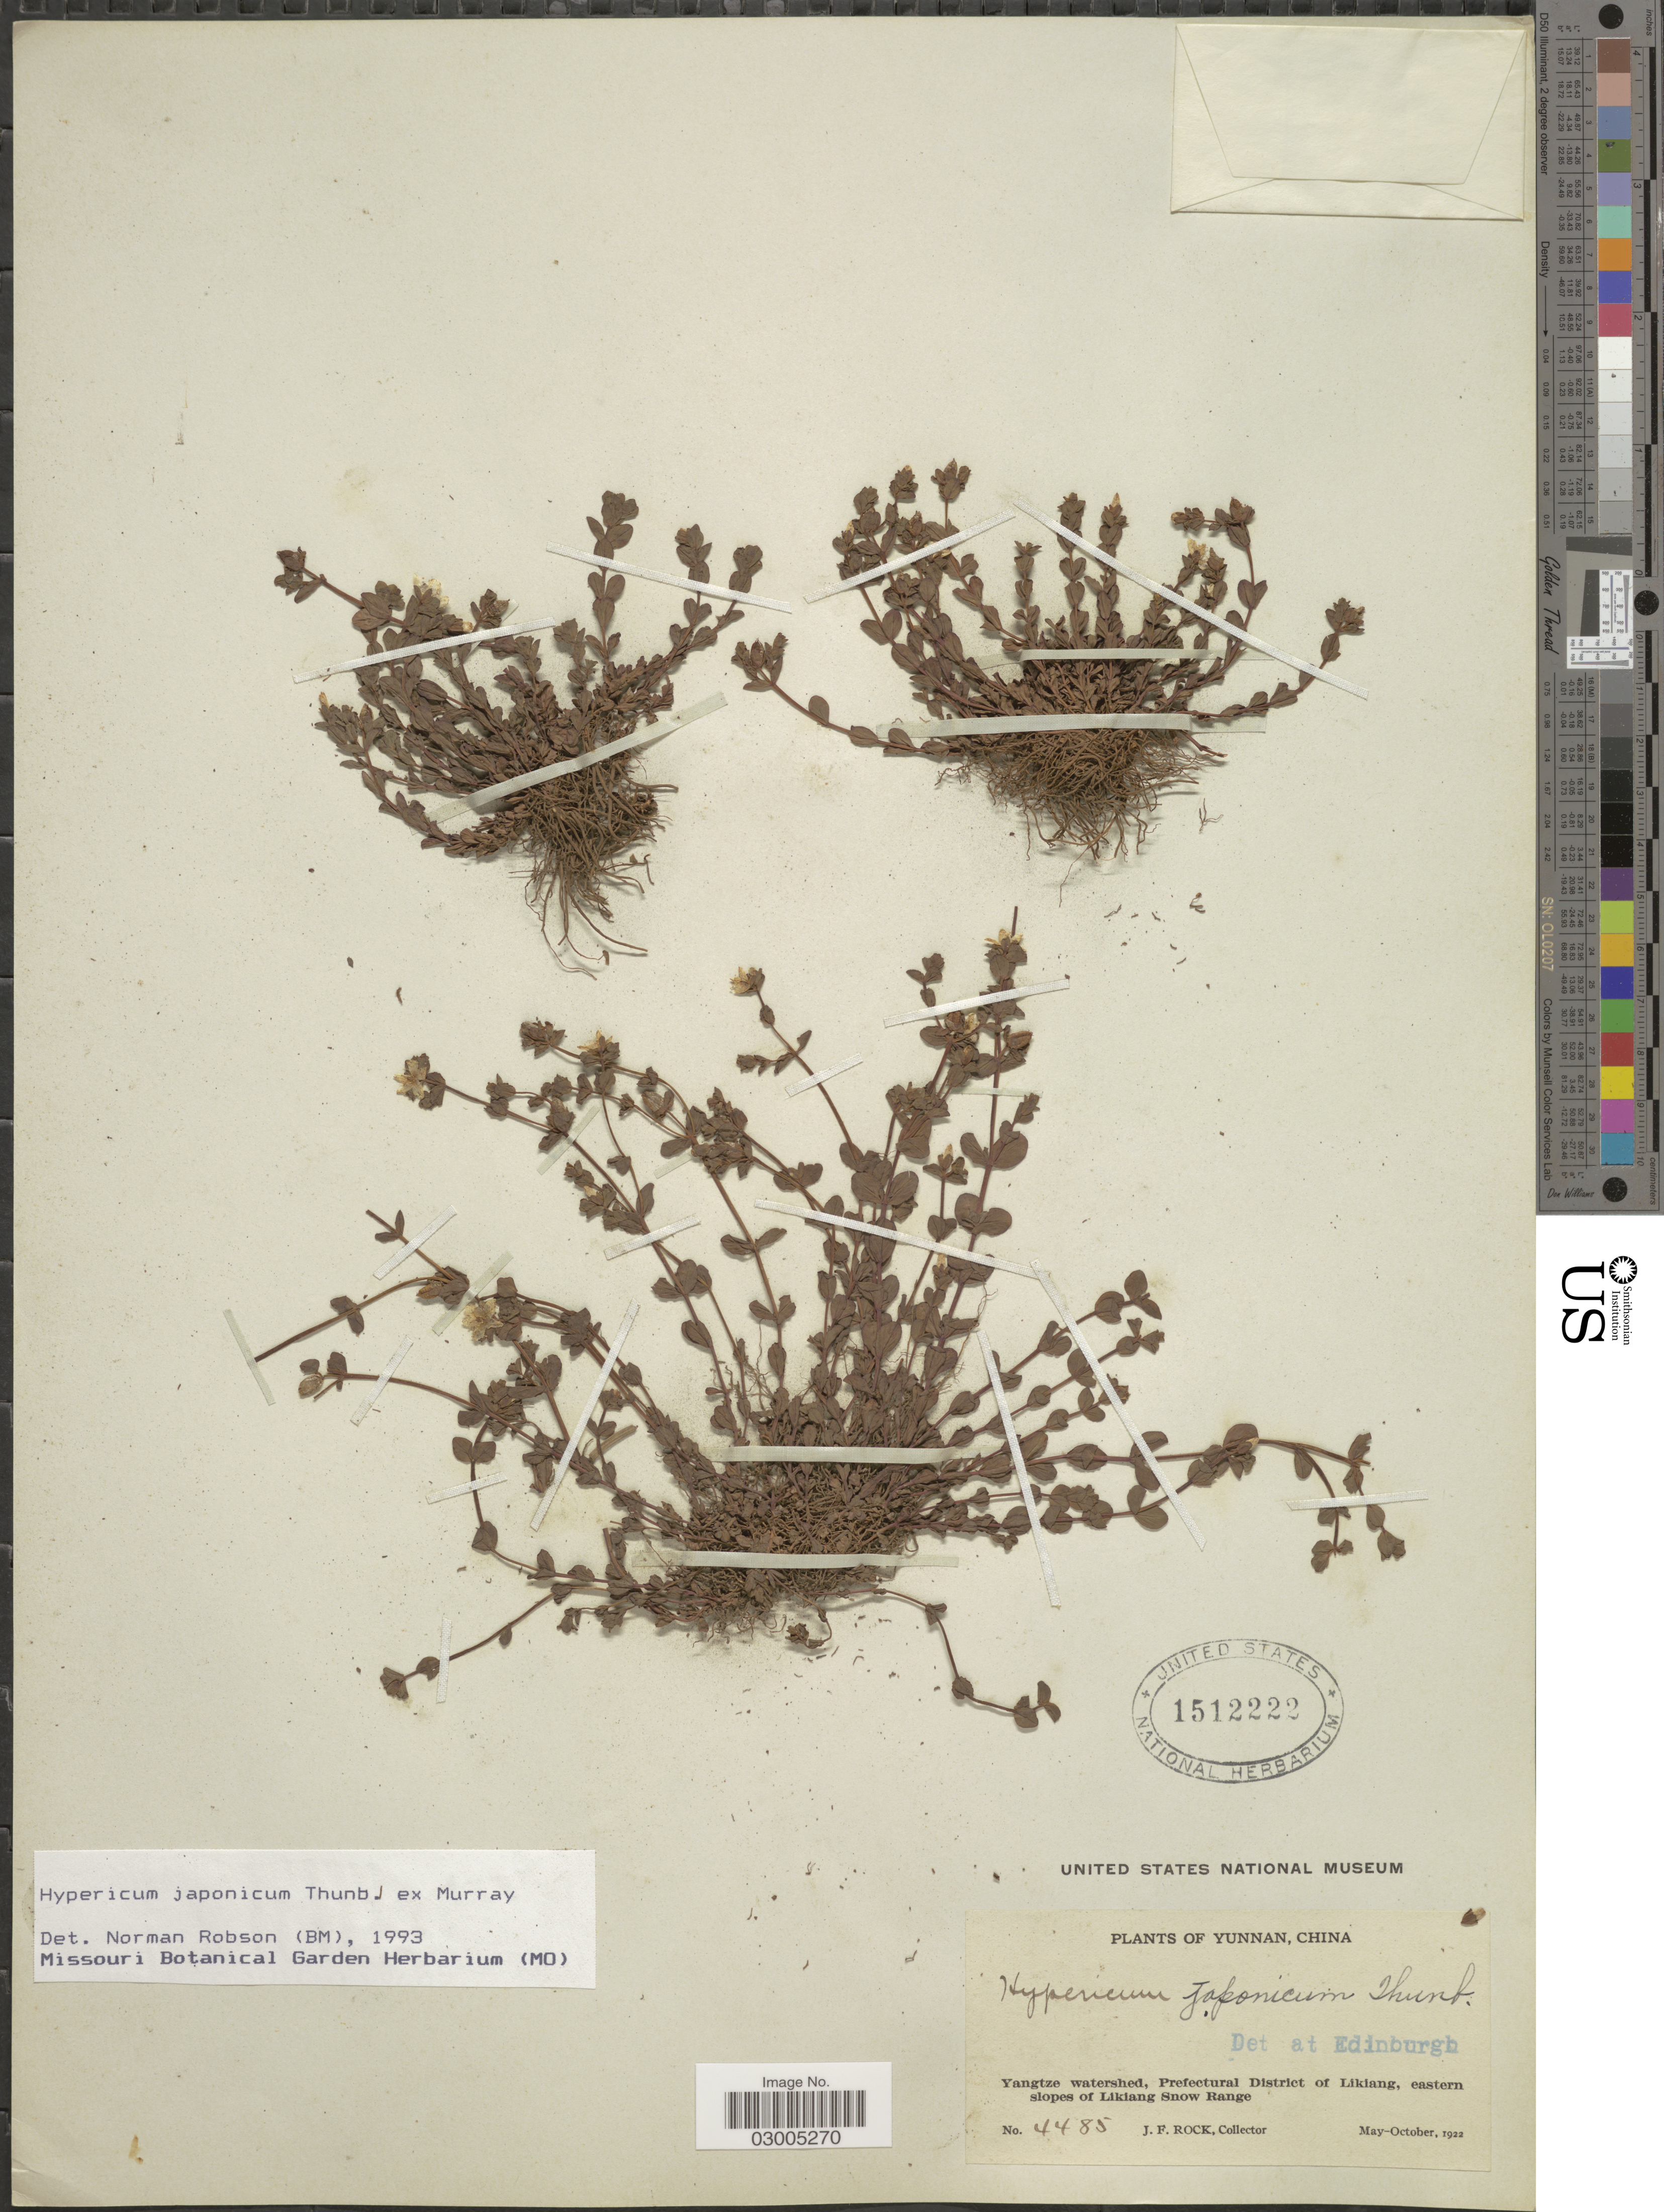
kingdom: Plantae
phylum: Tracheophyta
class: Magnoliopsida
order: Malpighiales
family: Hypericaceae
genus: Hypericum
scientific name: Hypericum japonicum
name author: Thunb.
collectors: J. Rock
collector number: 4485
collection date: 1922-05/1922-10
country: China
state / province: Yunnan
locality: Yangtze watershed, Prefectural District of Likiang, eastern slopes of Likiang Snow Range.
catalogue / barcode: US 1512222